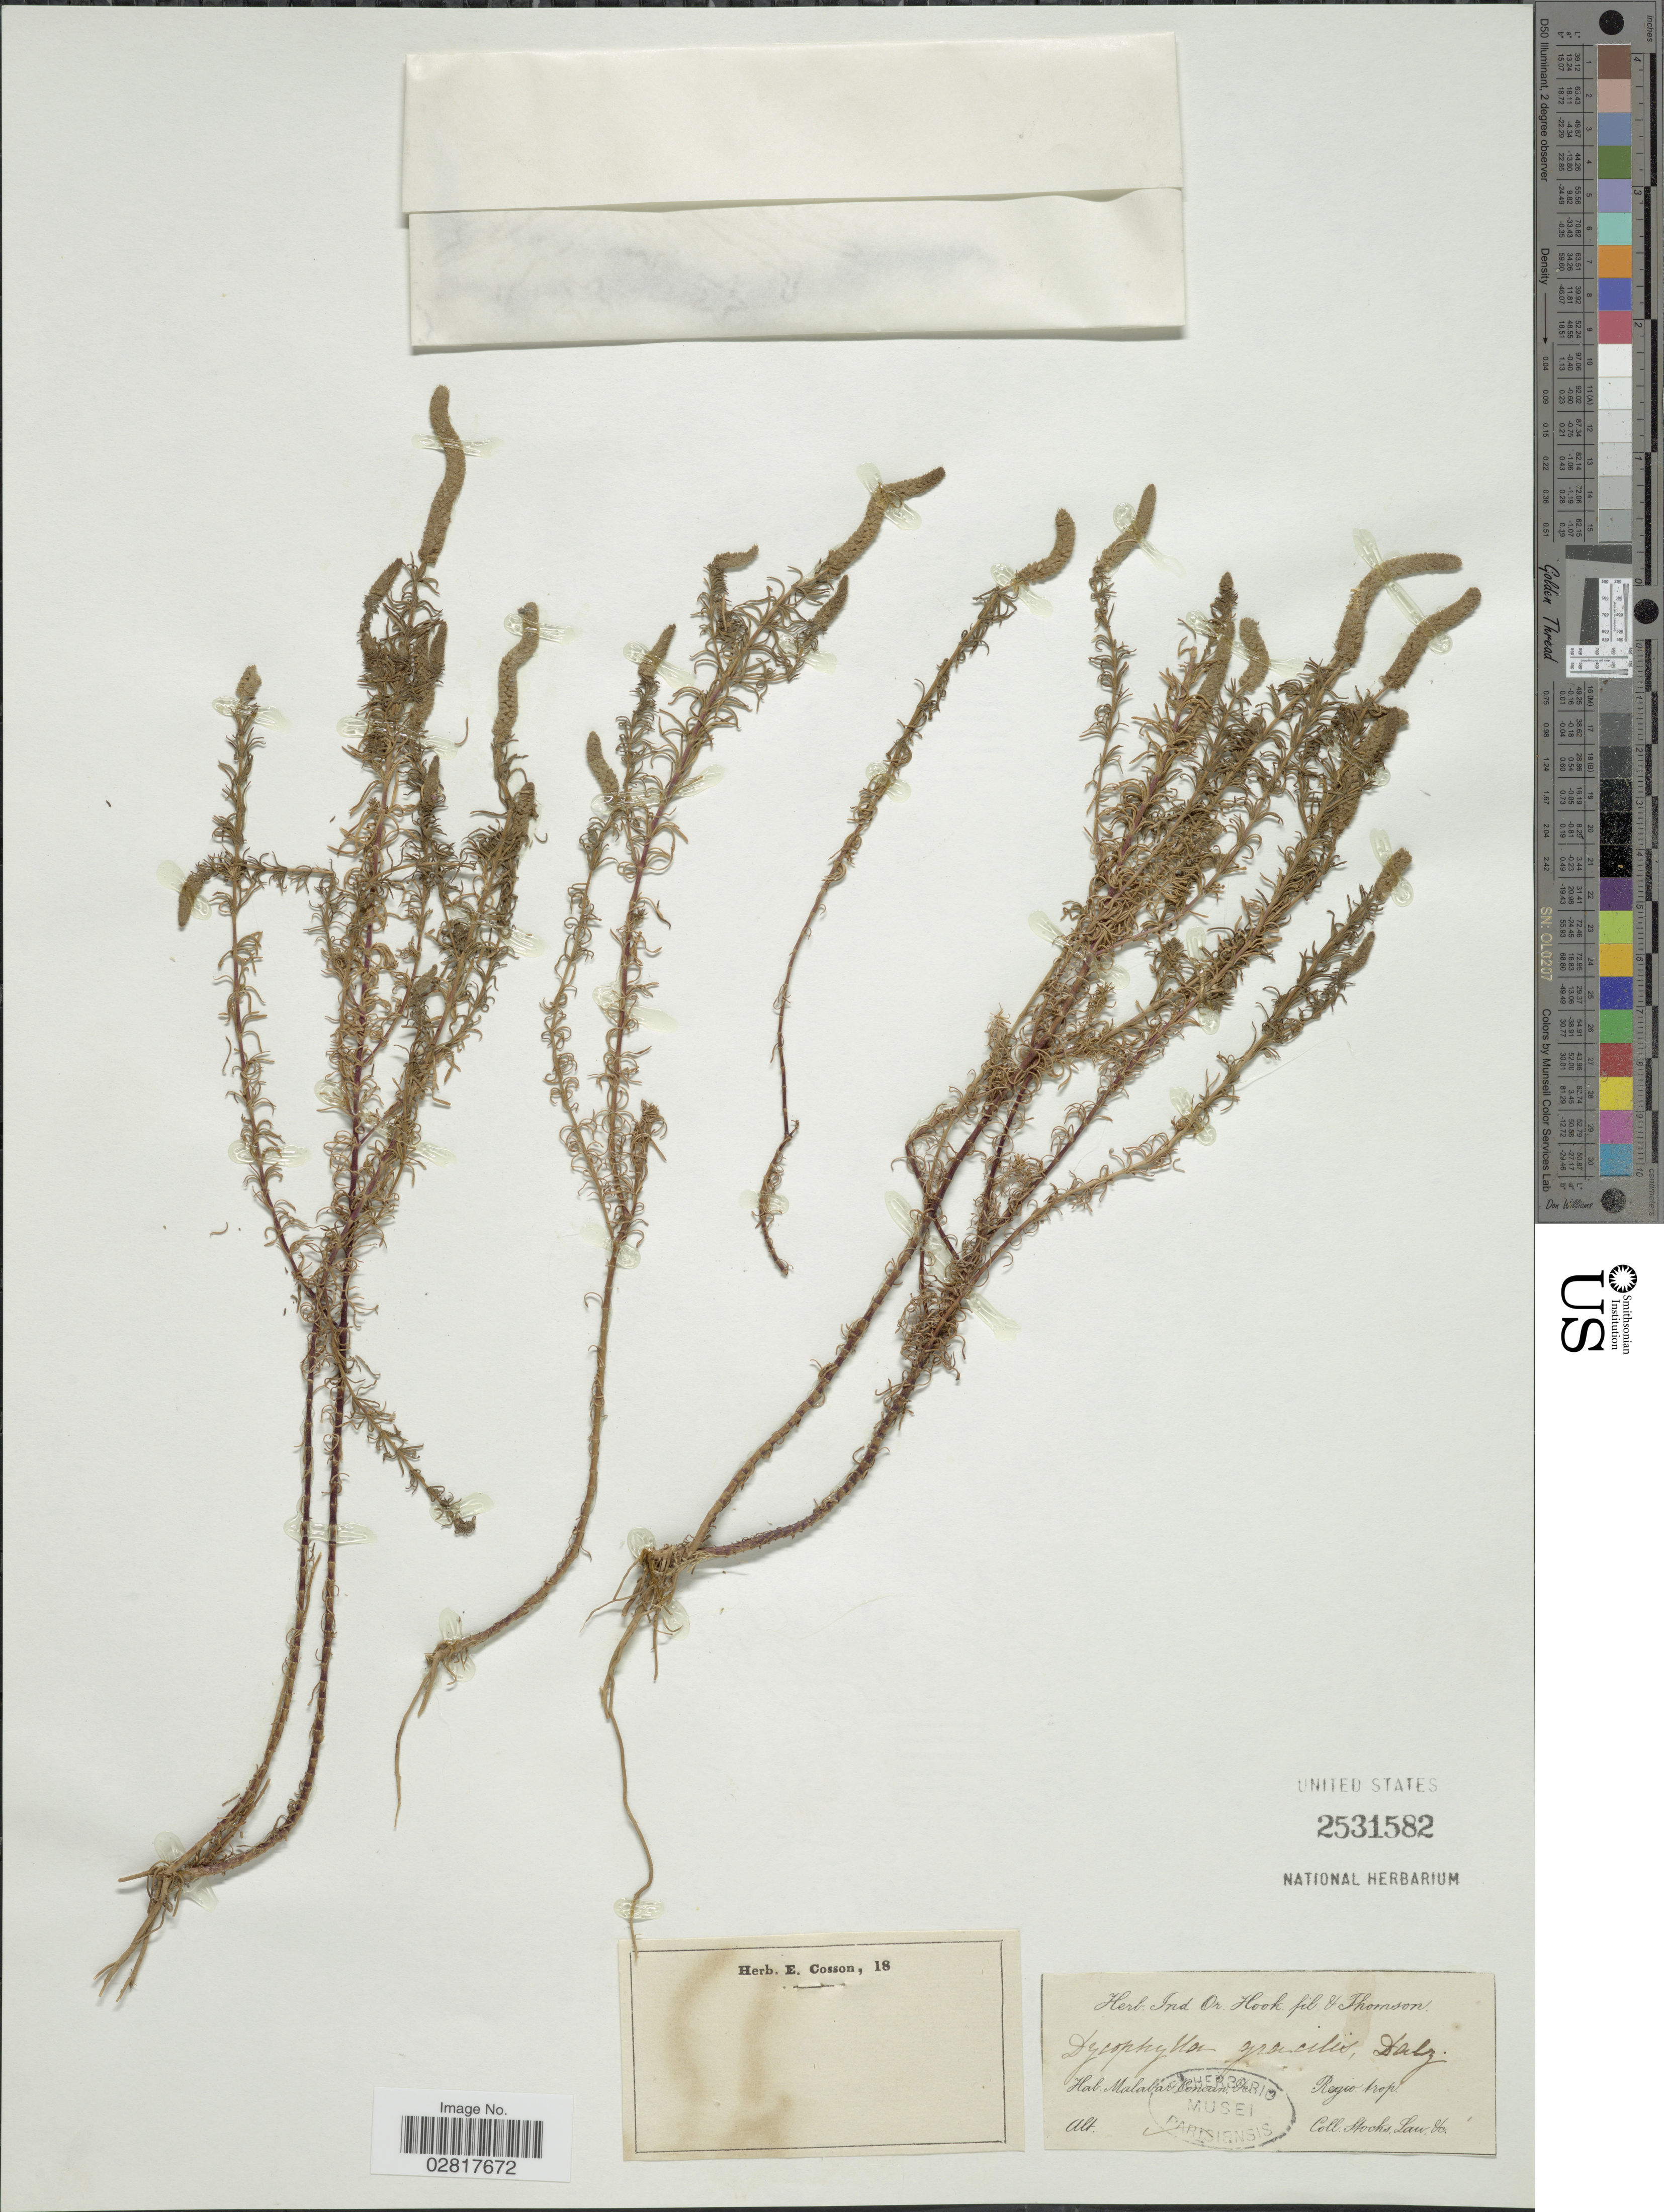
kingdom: Plantae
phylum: Tracheophyta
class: Magnoliopsida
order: Lamiales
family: Lamiaceae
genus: Pogostemon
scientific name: Pogostemon gracilis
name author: Hassk.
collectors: Stocks, -- & -. Law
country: India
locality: Malabar Concan &c., Regio trop.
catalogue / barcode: US 2531582